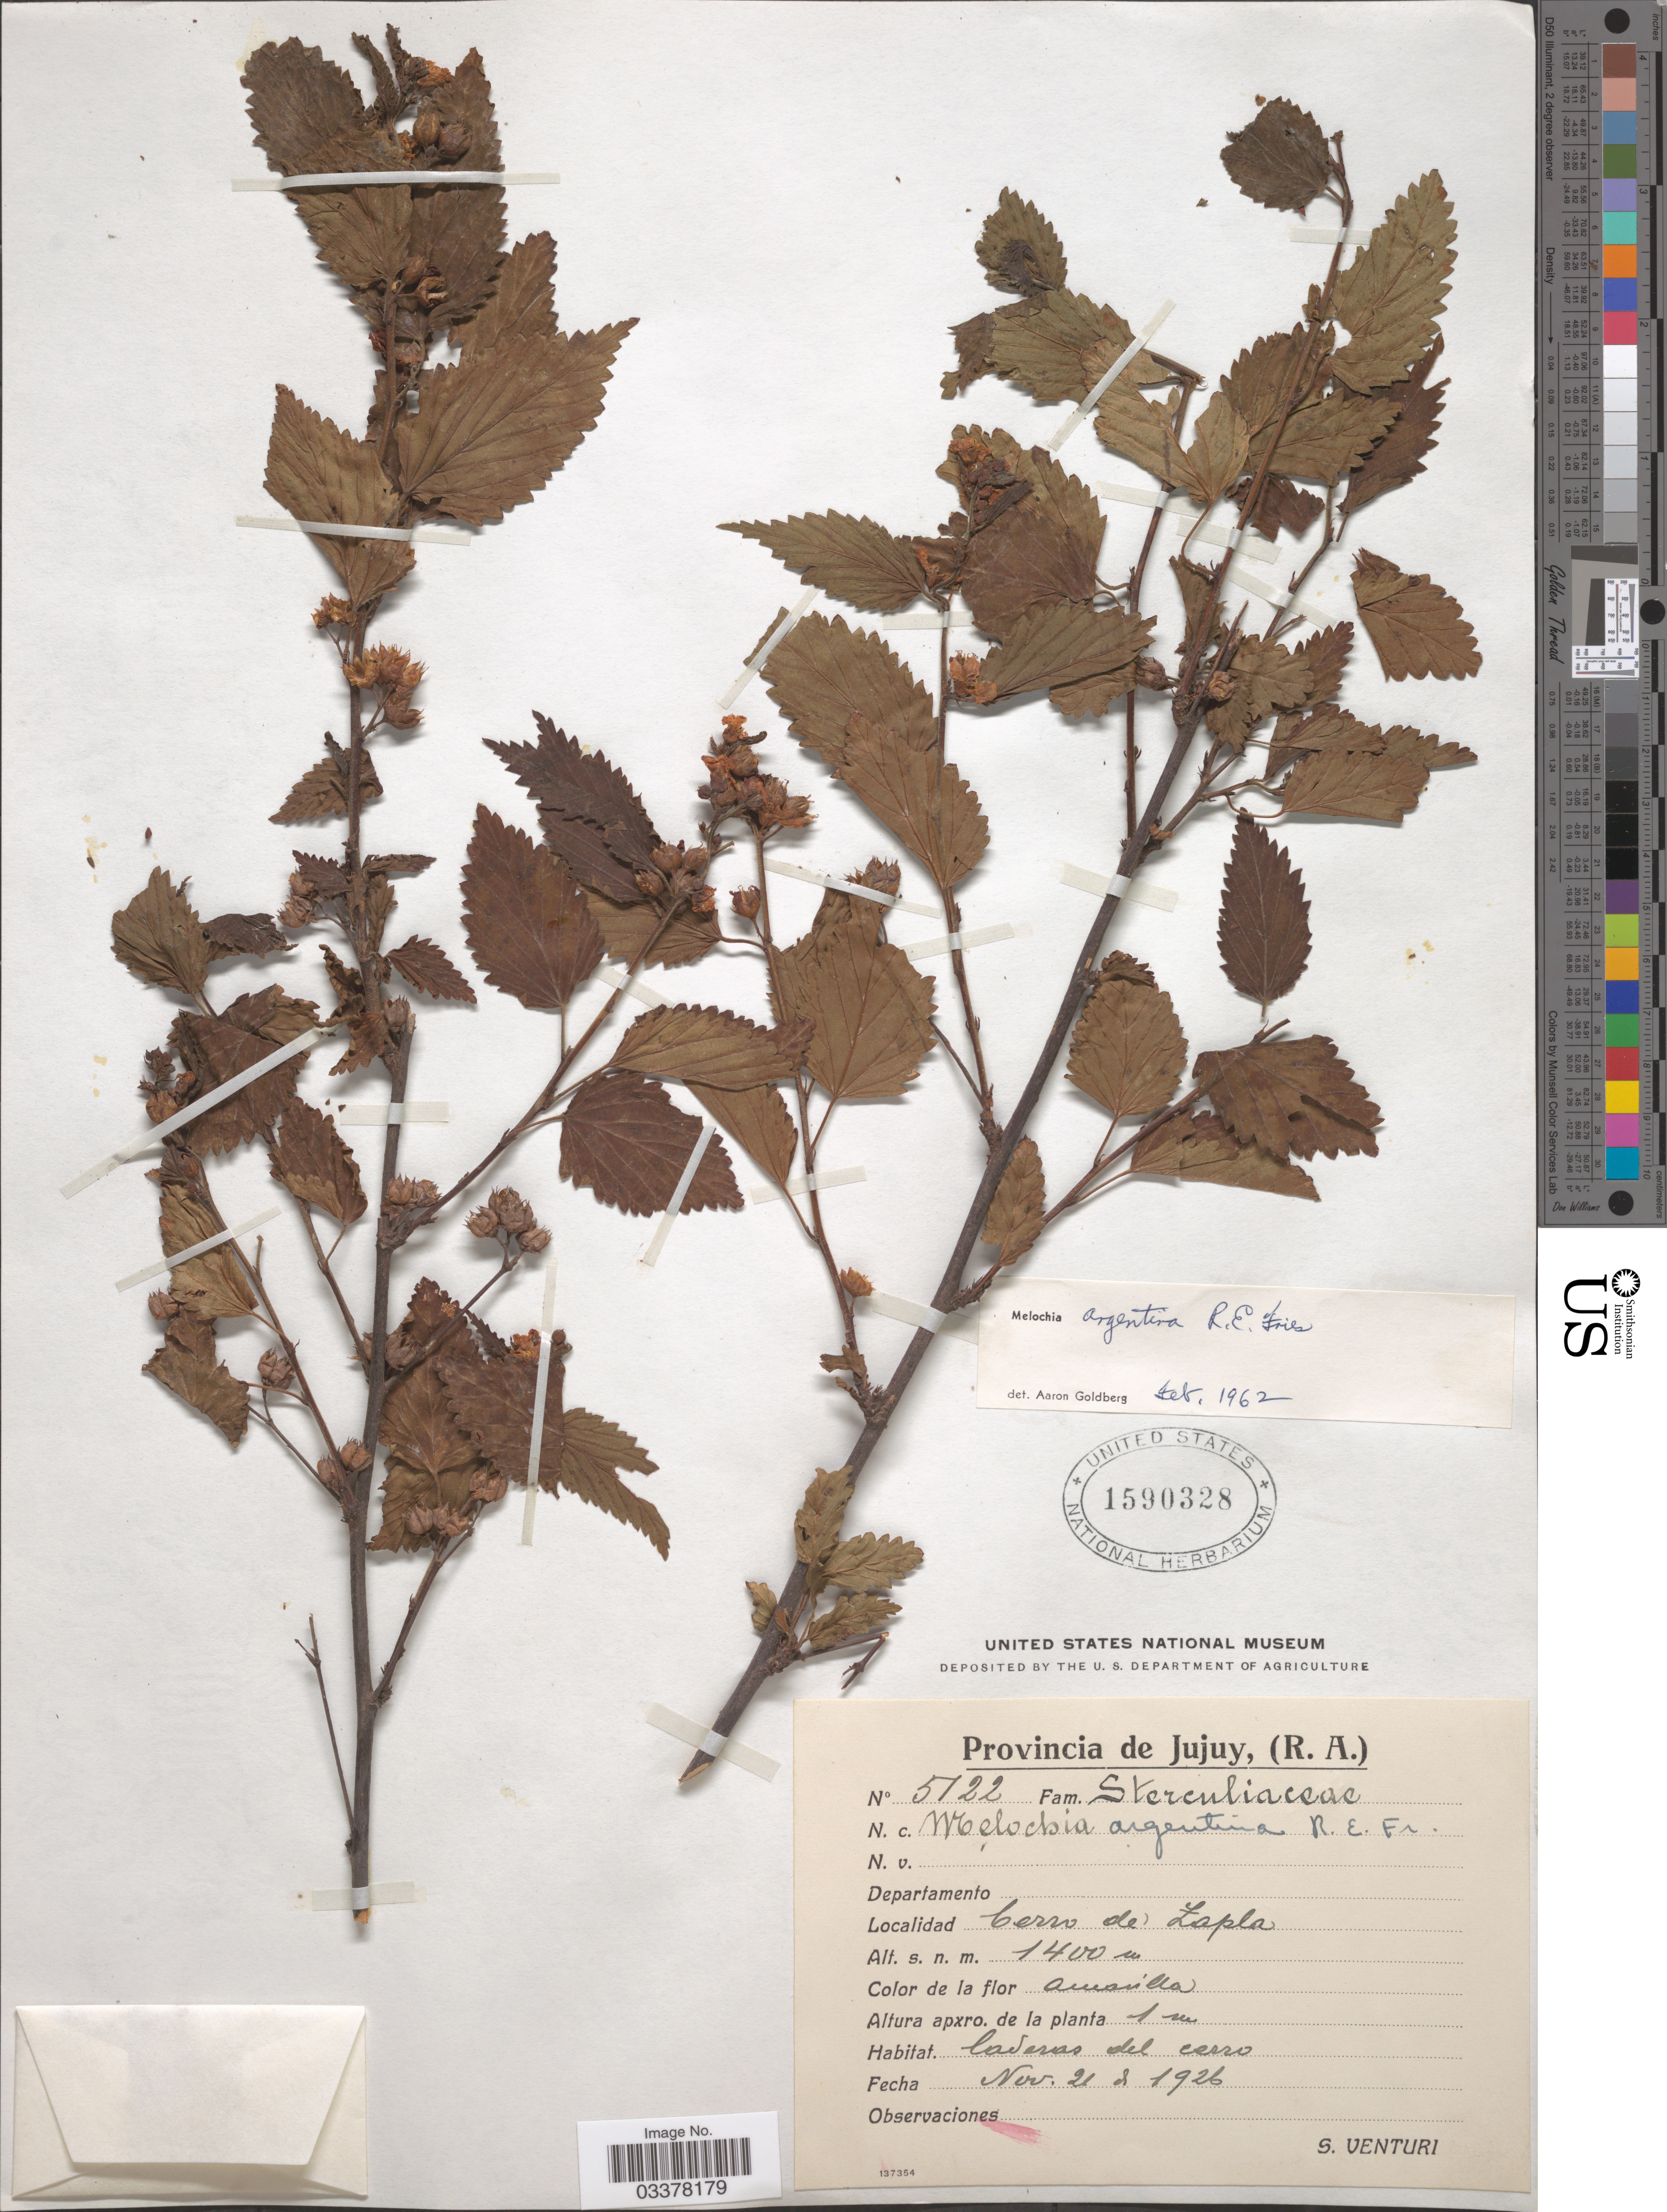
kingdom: Plantae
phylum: Tracheophyta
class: Magnoliopsida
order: Malvales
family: Malvaceae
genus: Melochia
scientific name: Melochia argentina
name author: R.E. Fr.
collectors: S. Venturi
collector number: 5122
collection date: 1926-11-21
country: Argentina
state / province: Jujuy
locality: Cerro de Zapla.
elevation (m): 1400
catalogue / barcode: US 1590328